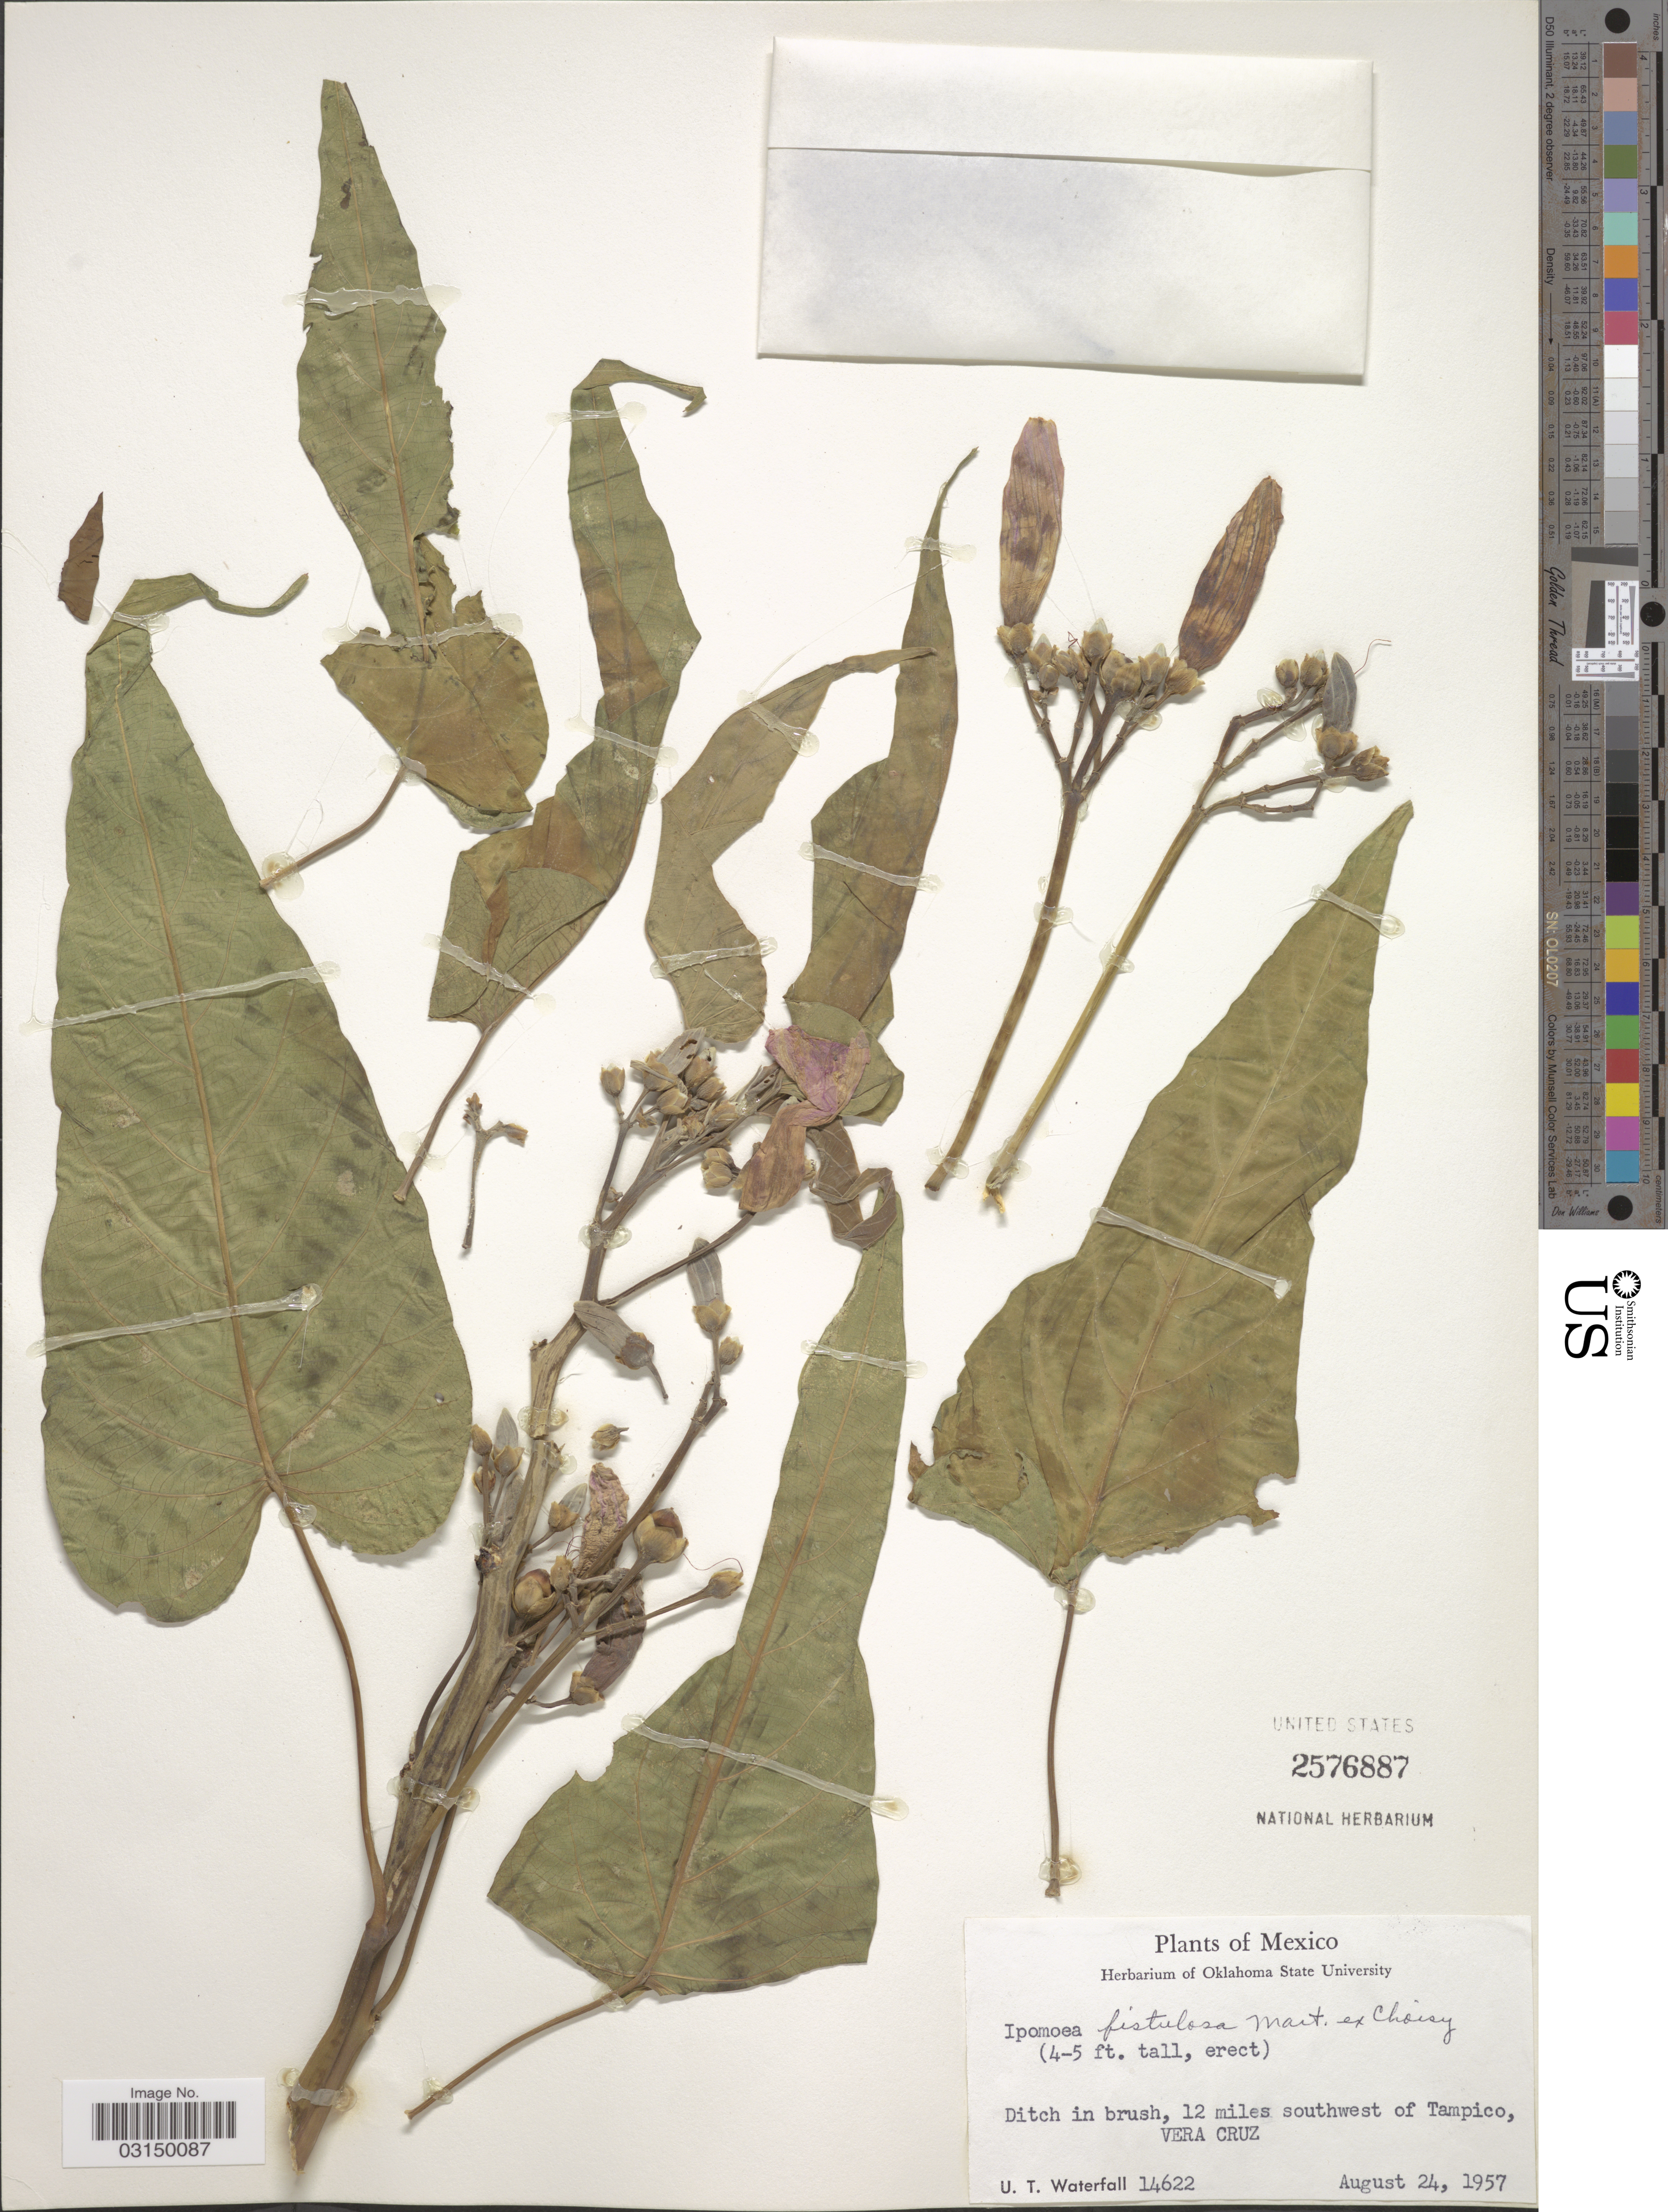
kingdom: Plantae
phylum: Tracheophyta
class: Magnoliopsida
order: Solanales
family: Convolvulaceae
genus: Ipomoea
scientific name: Ipomoea carnea subsp. fistulosa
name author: (Mart. ex Choisy) D.F. Austin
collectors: U. T. Waterfall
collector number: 14622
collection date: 1957-08-24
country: Mexico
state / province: Veracruz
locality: Ditch in brush, 12 miles southwest of Tampico, Vera Cruz.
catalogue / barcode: US 2576887